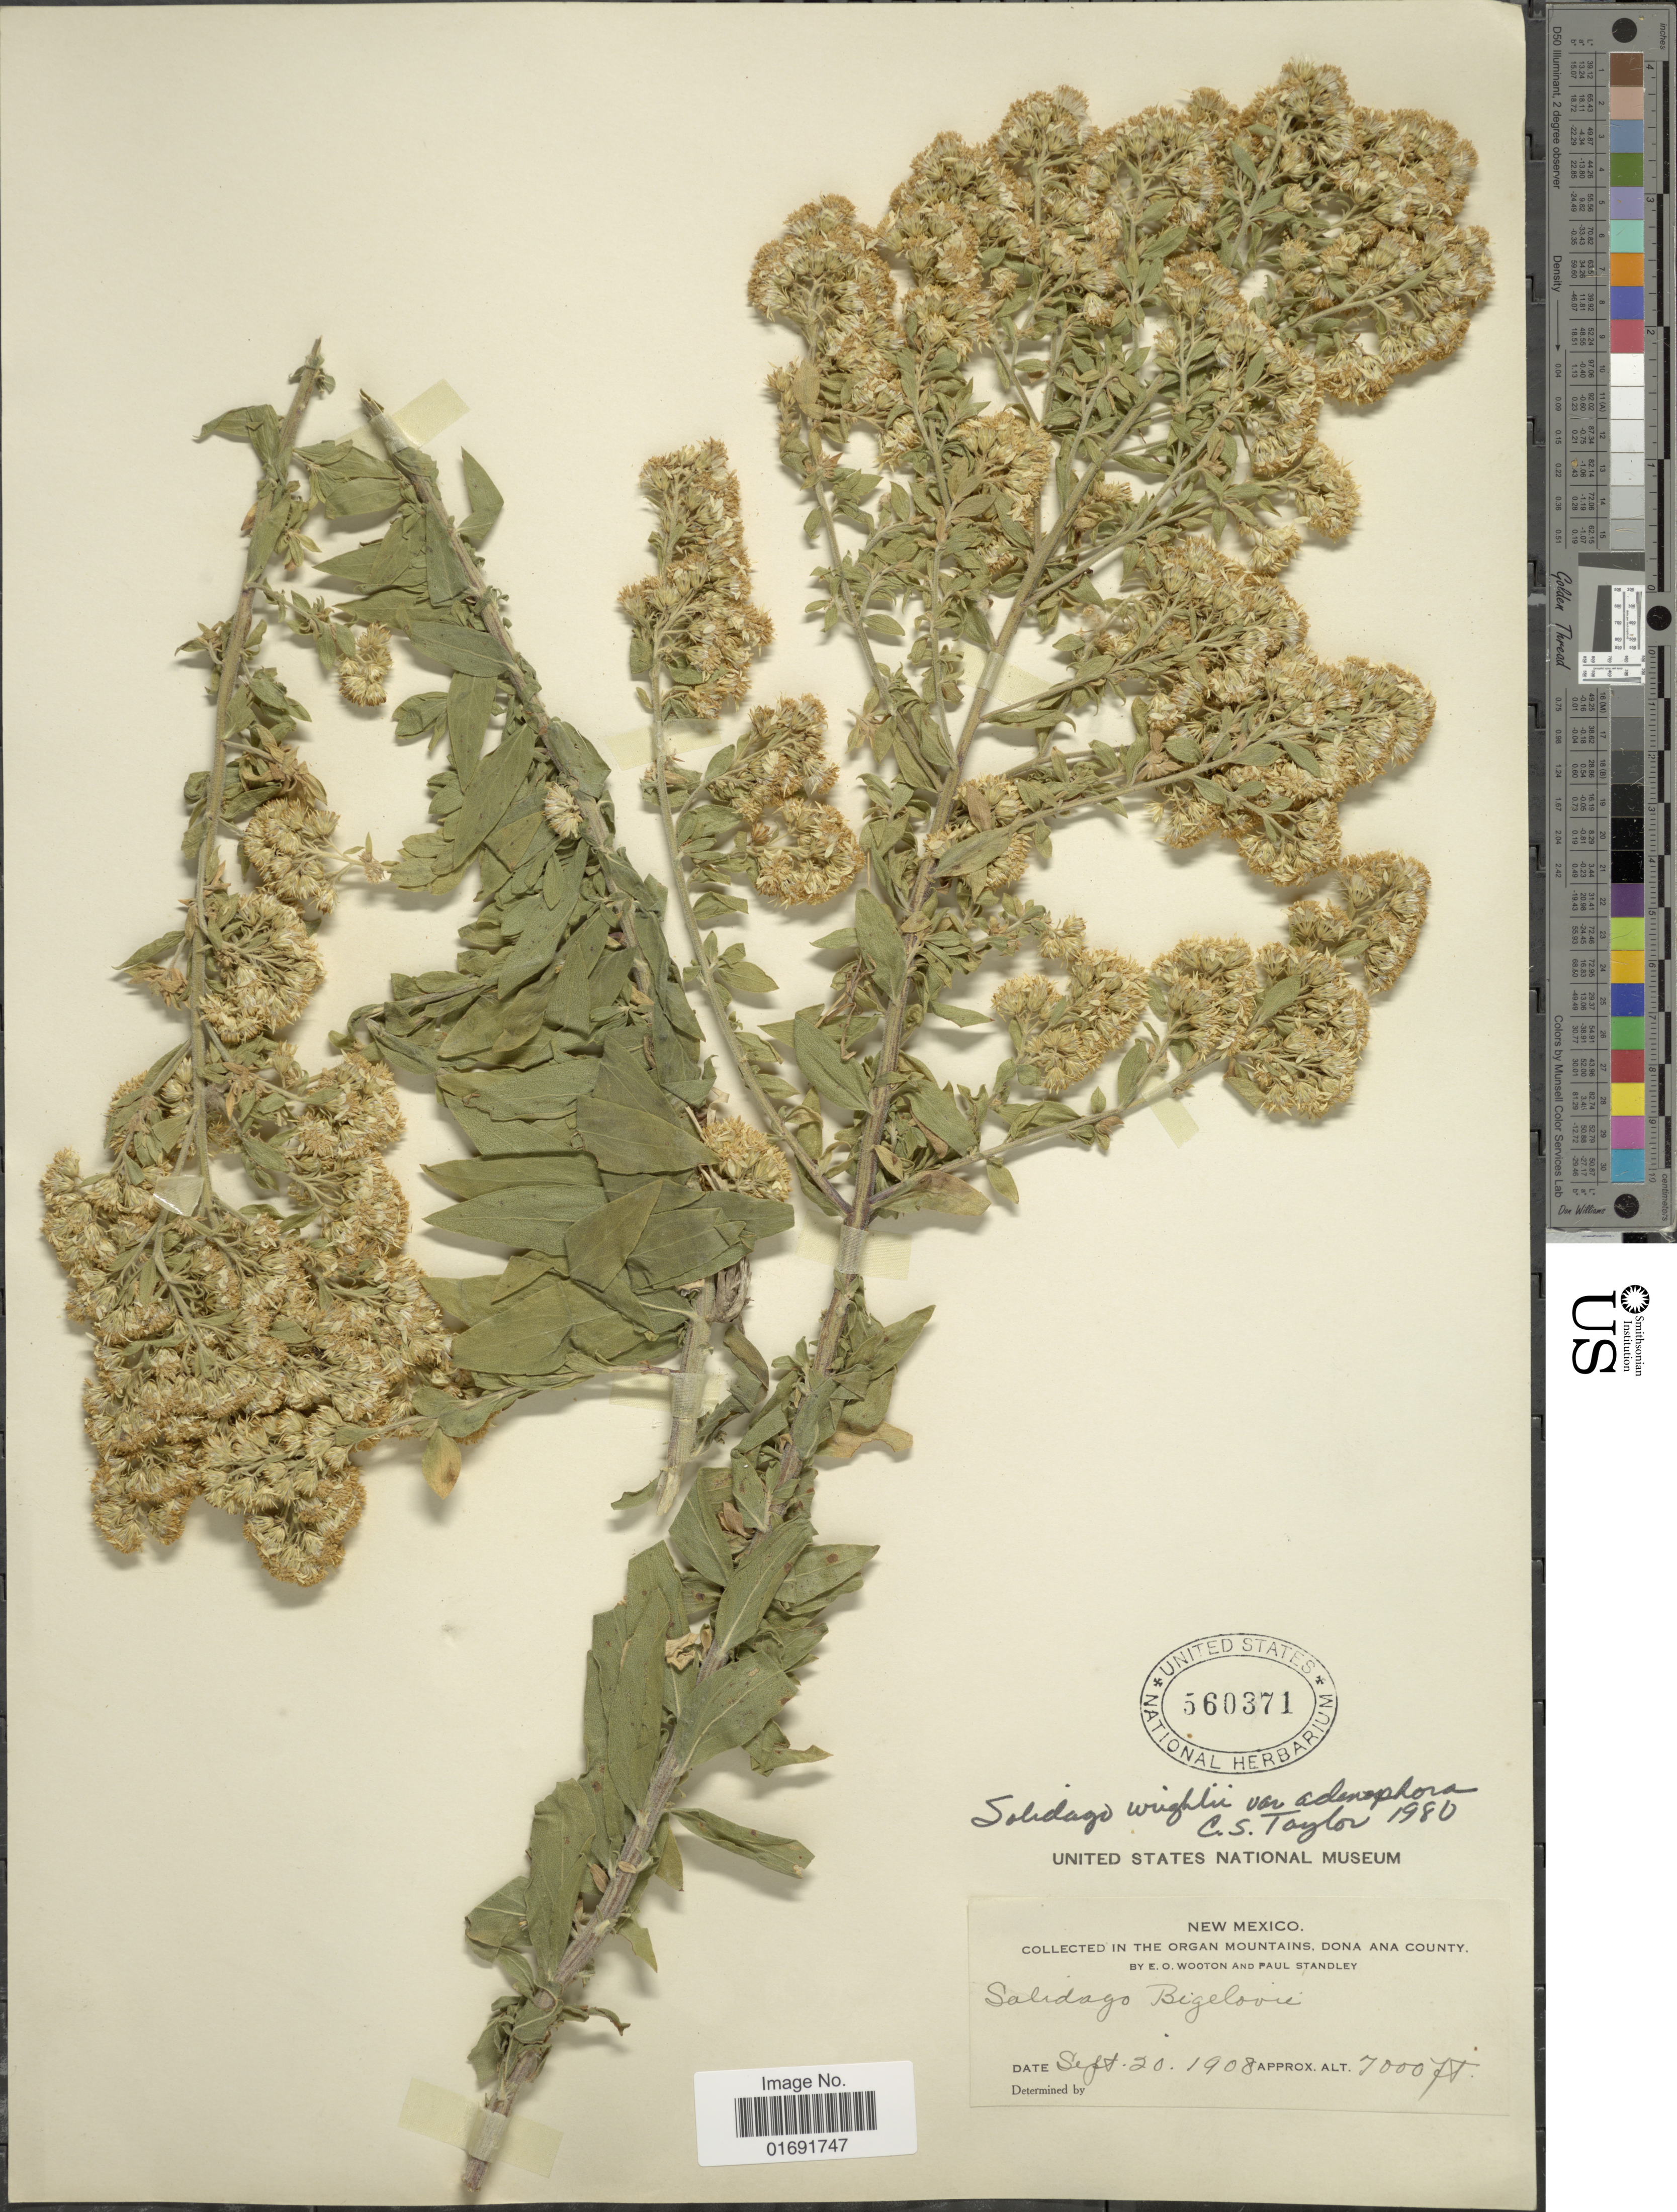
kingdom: Plantae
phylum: Tracheophyta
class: Magnoliopsida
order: Asterales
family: Asteraceae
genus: Solidago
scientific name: Solidago wrightii var. adenophora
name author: S.F. Blake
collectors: E. O. Wooton & P. C. Standley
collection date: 1908-09-20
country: United States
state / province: New Mexico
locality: Organ Mountains, Dona Ana County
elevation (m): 2134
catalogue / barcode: US 560371